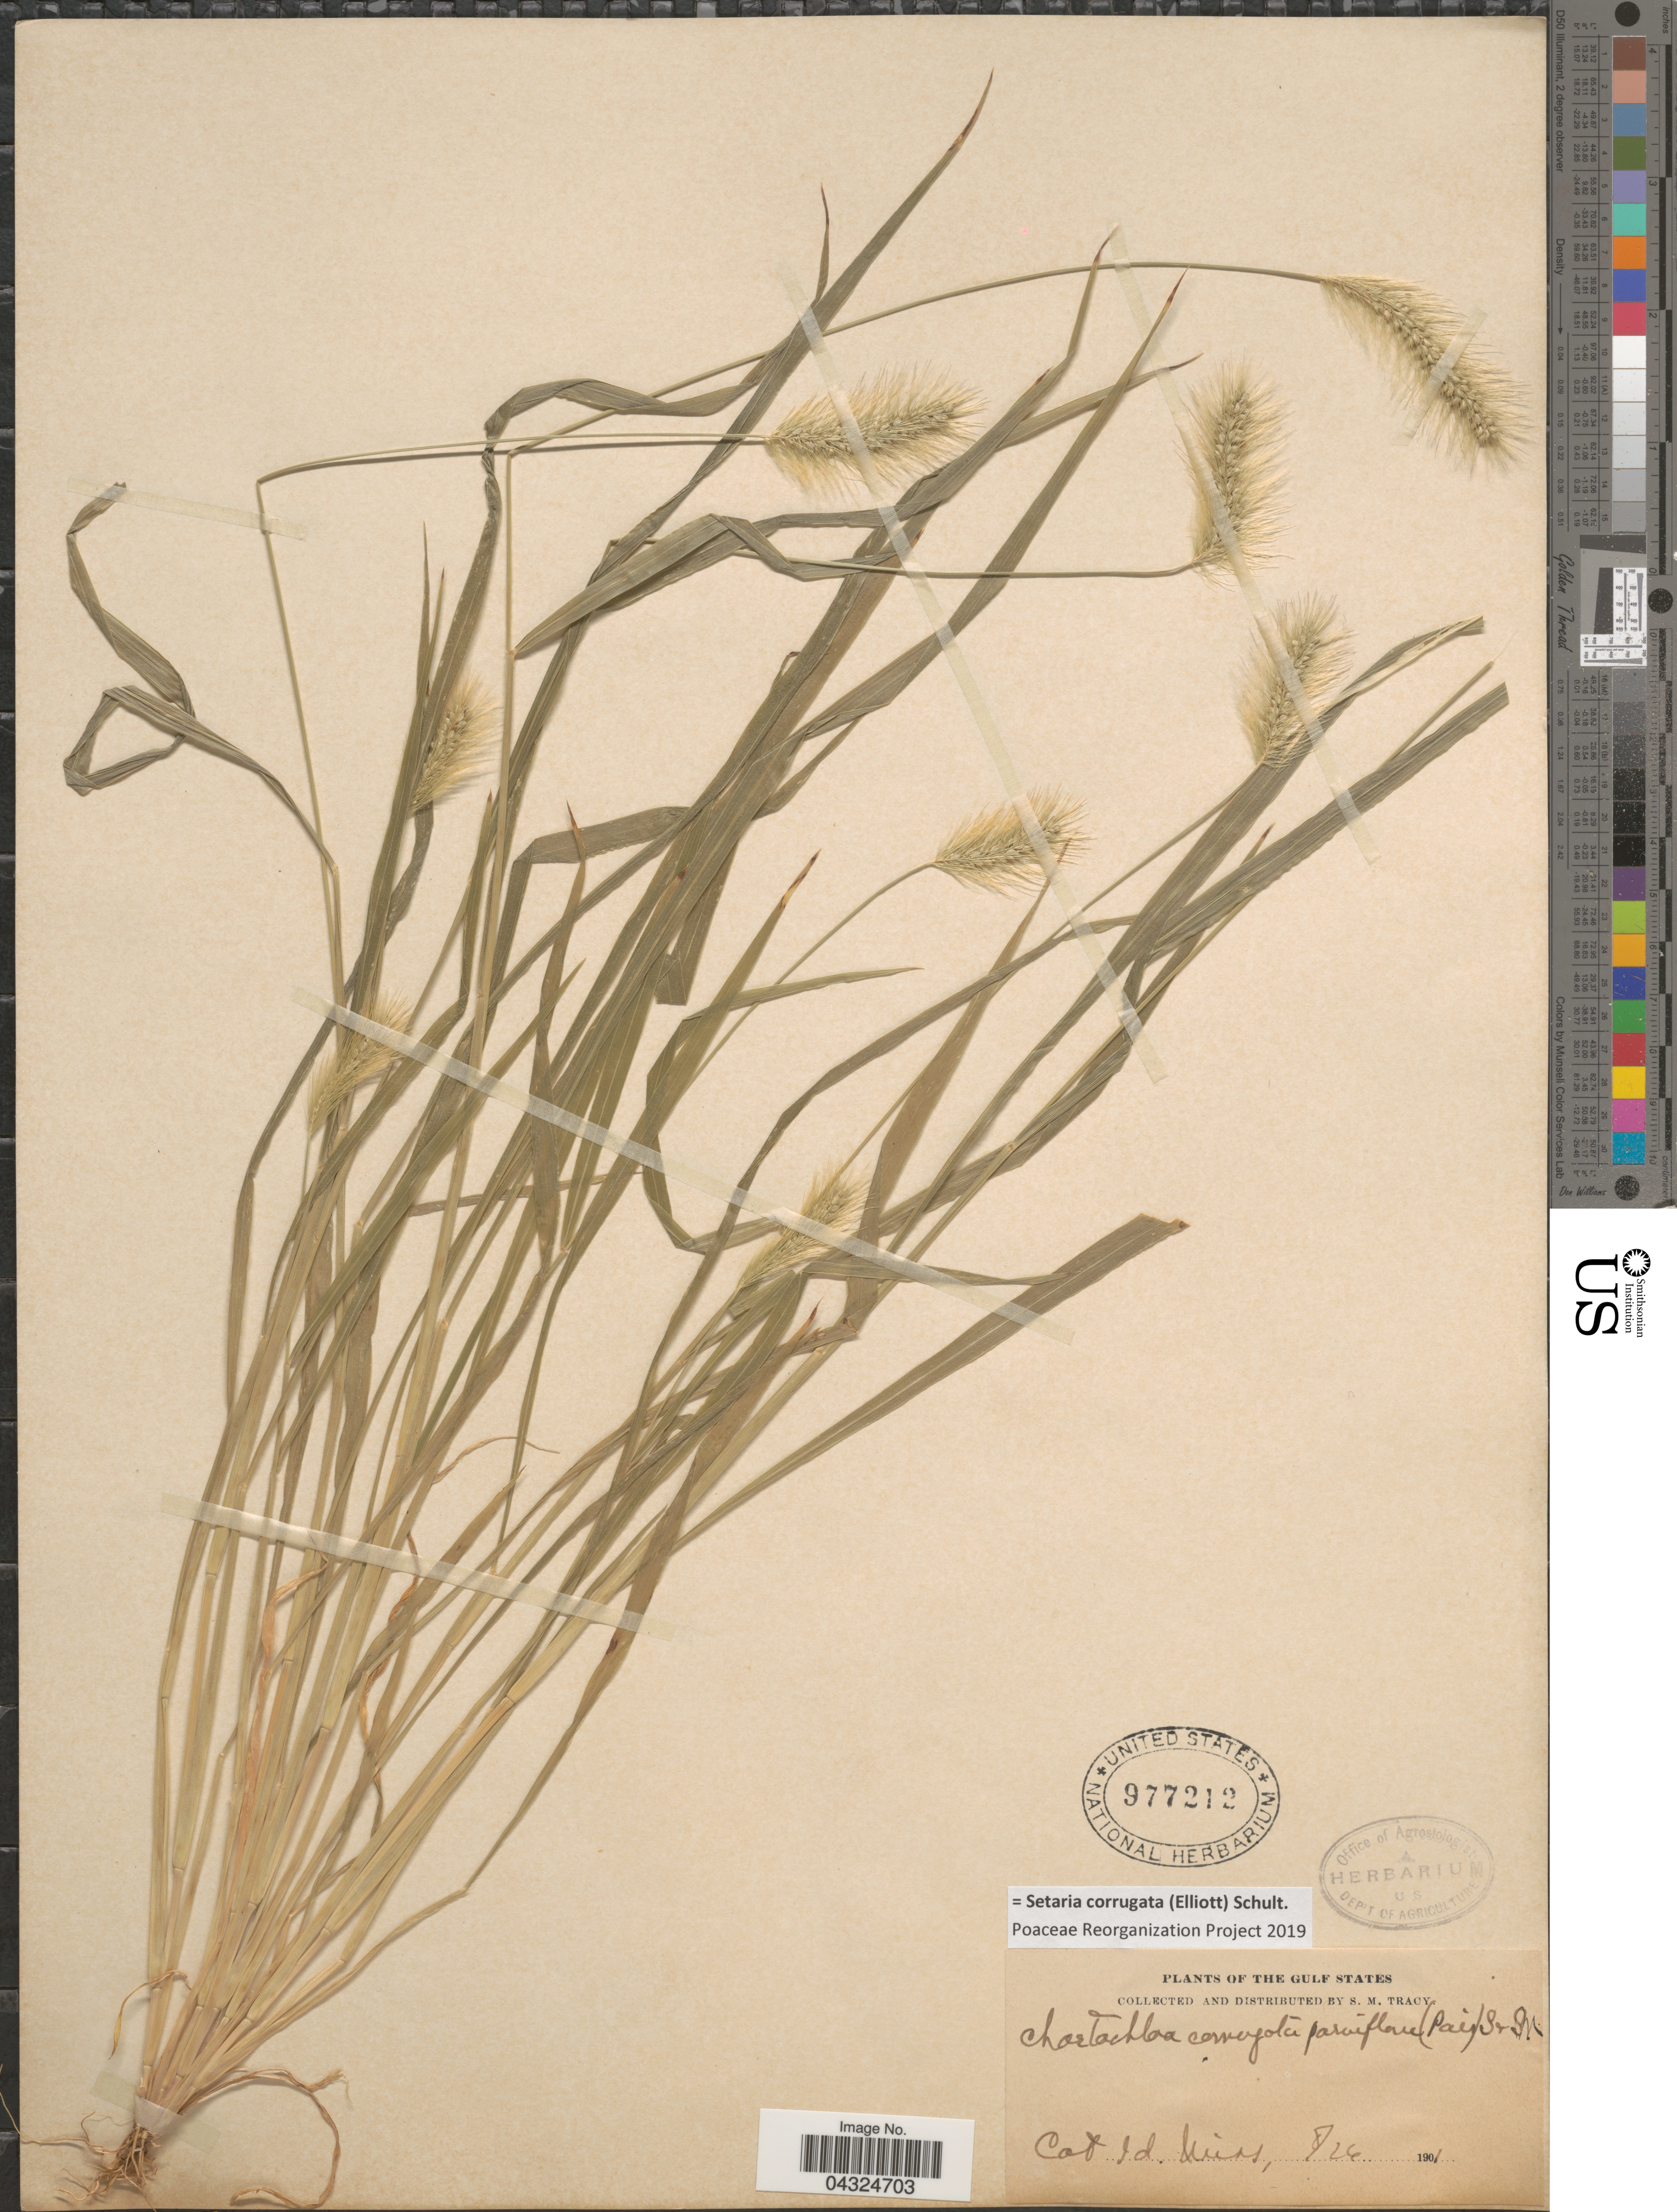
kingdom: Plantae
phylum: Tracheophyta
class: Liliopsida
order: Poales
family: Poaceae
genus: Setaria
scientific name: Setaria corrugata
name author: (Elliott) Schult.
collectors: S. M. Tracy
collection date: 1901-08-26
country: United States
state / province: Mississippi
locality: The Gulf States, Cat Id.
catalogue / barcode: US 977212